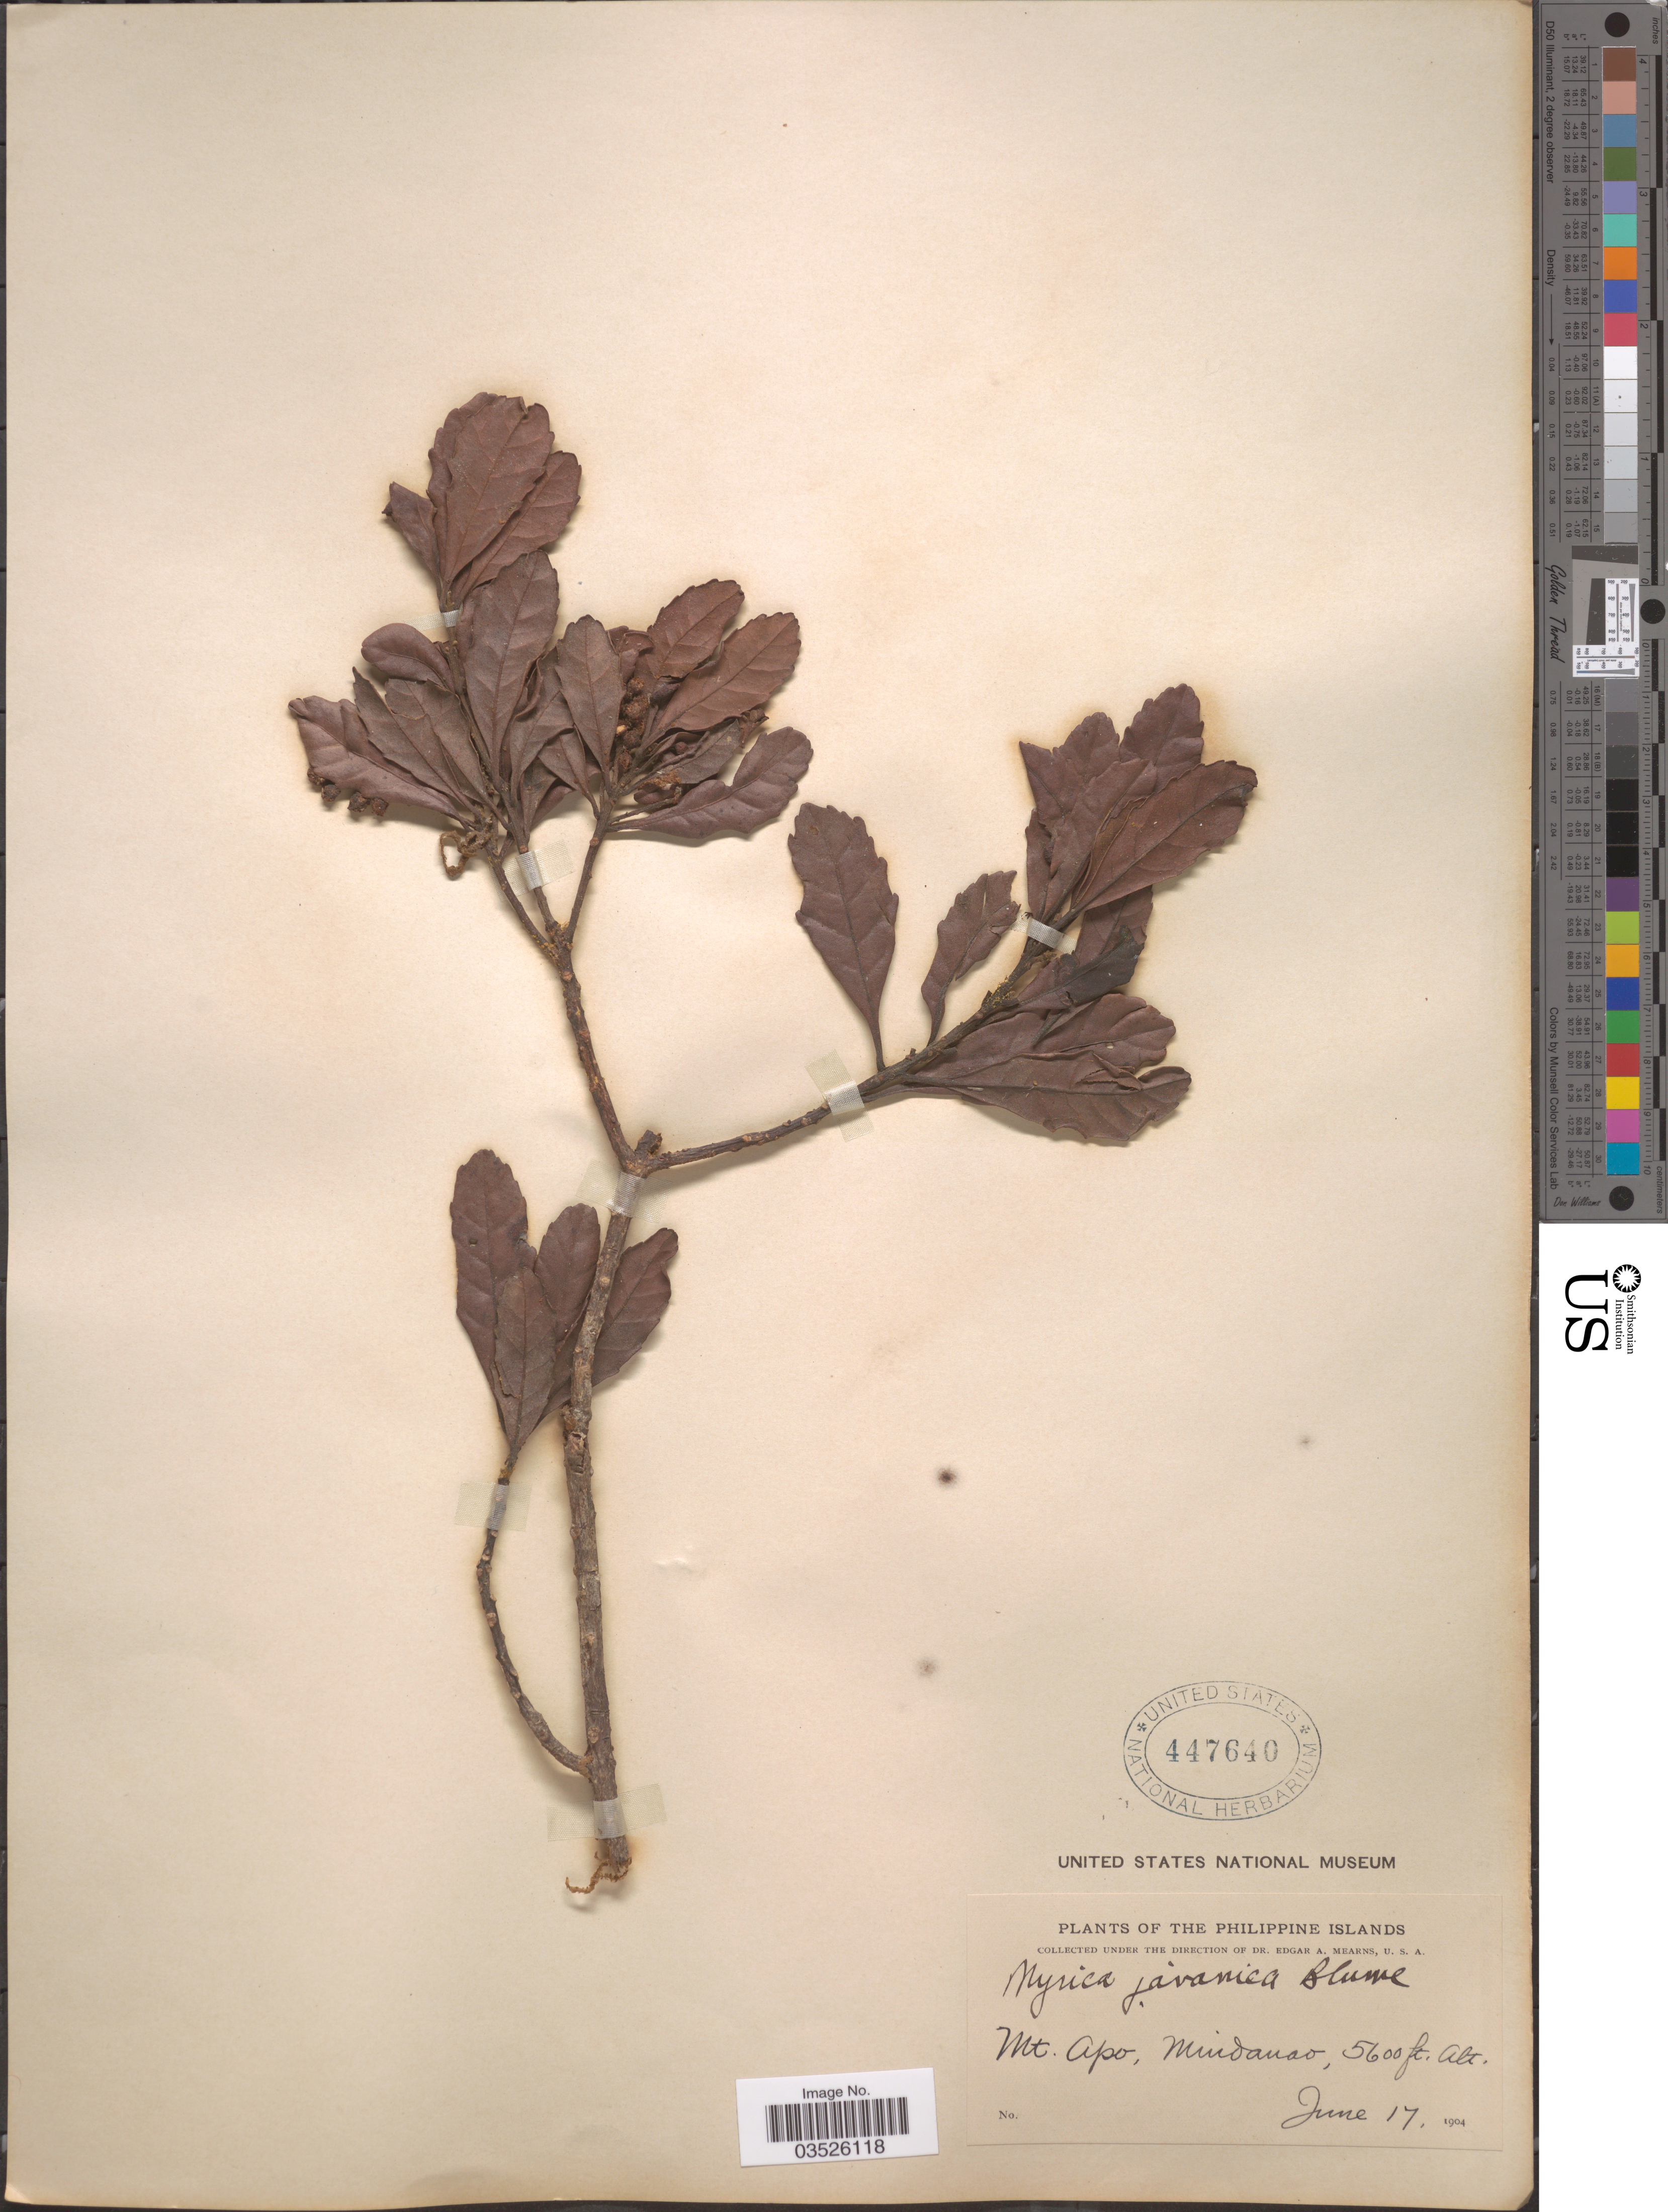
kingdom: Plantae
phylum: Tracheophyta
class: Magnoliopsida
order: Fagales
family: Myricaceae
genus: Morella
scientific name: Morella vidaliana (Rolfe) comb. ined.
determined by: Strong, Mark T., (BOT), Smithsonian Institution - National Museum of Natural History (UNITED STATES)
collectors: E. A. Mearns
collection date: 1904-06-17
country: Philippines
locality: The Philippine Islands. Mt. Apo, Mindanao.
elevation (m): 1707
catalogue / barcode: US 447640